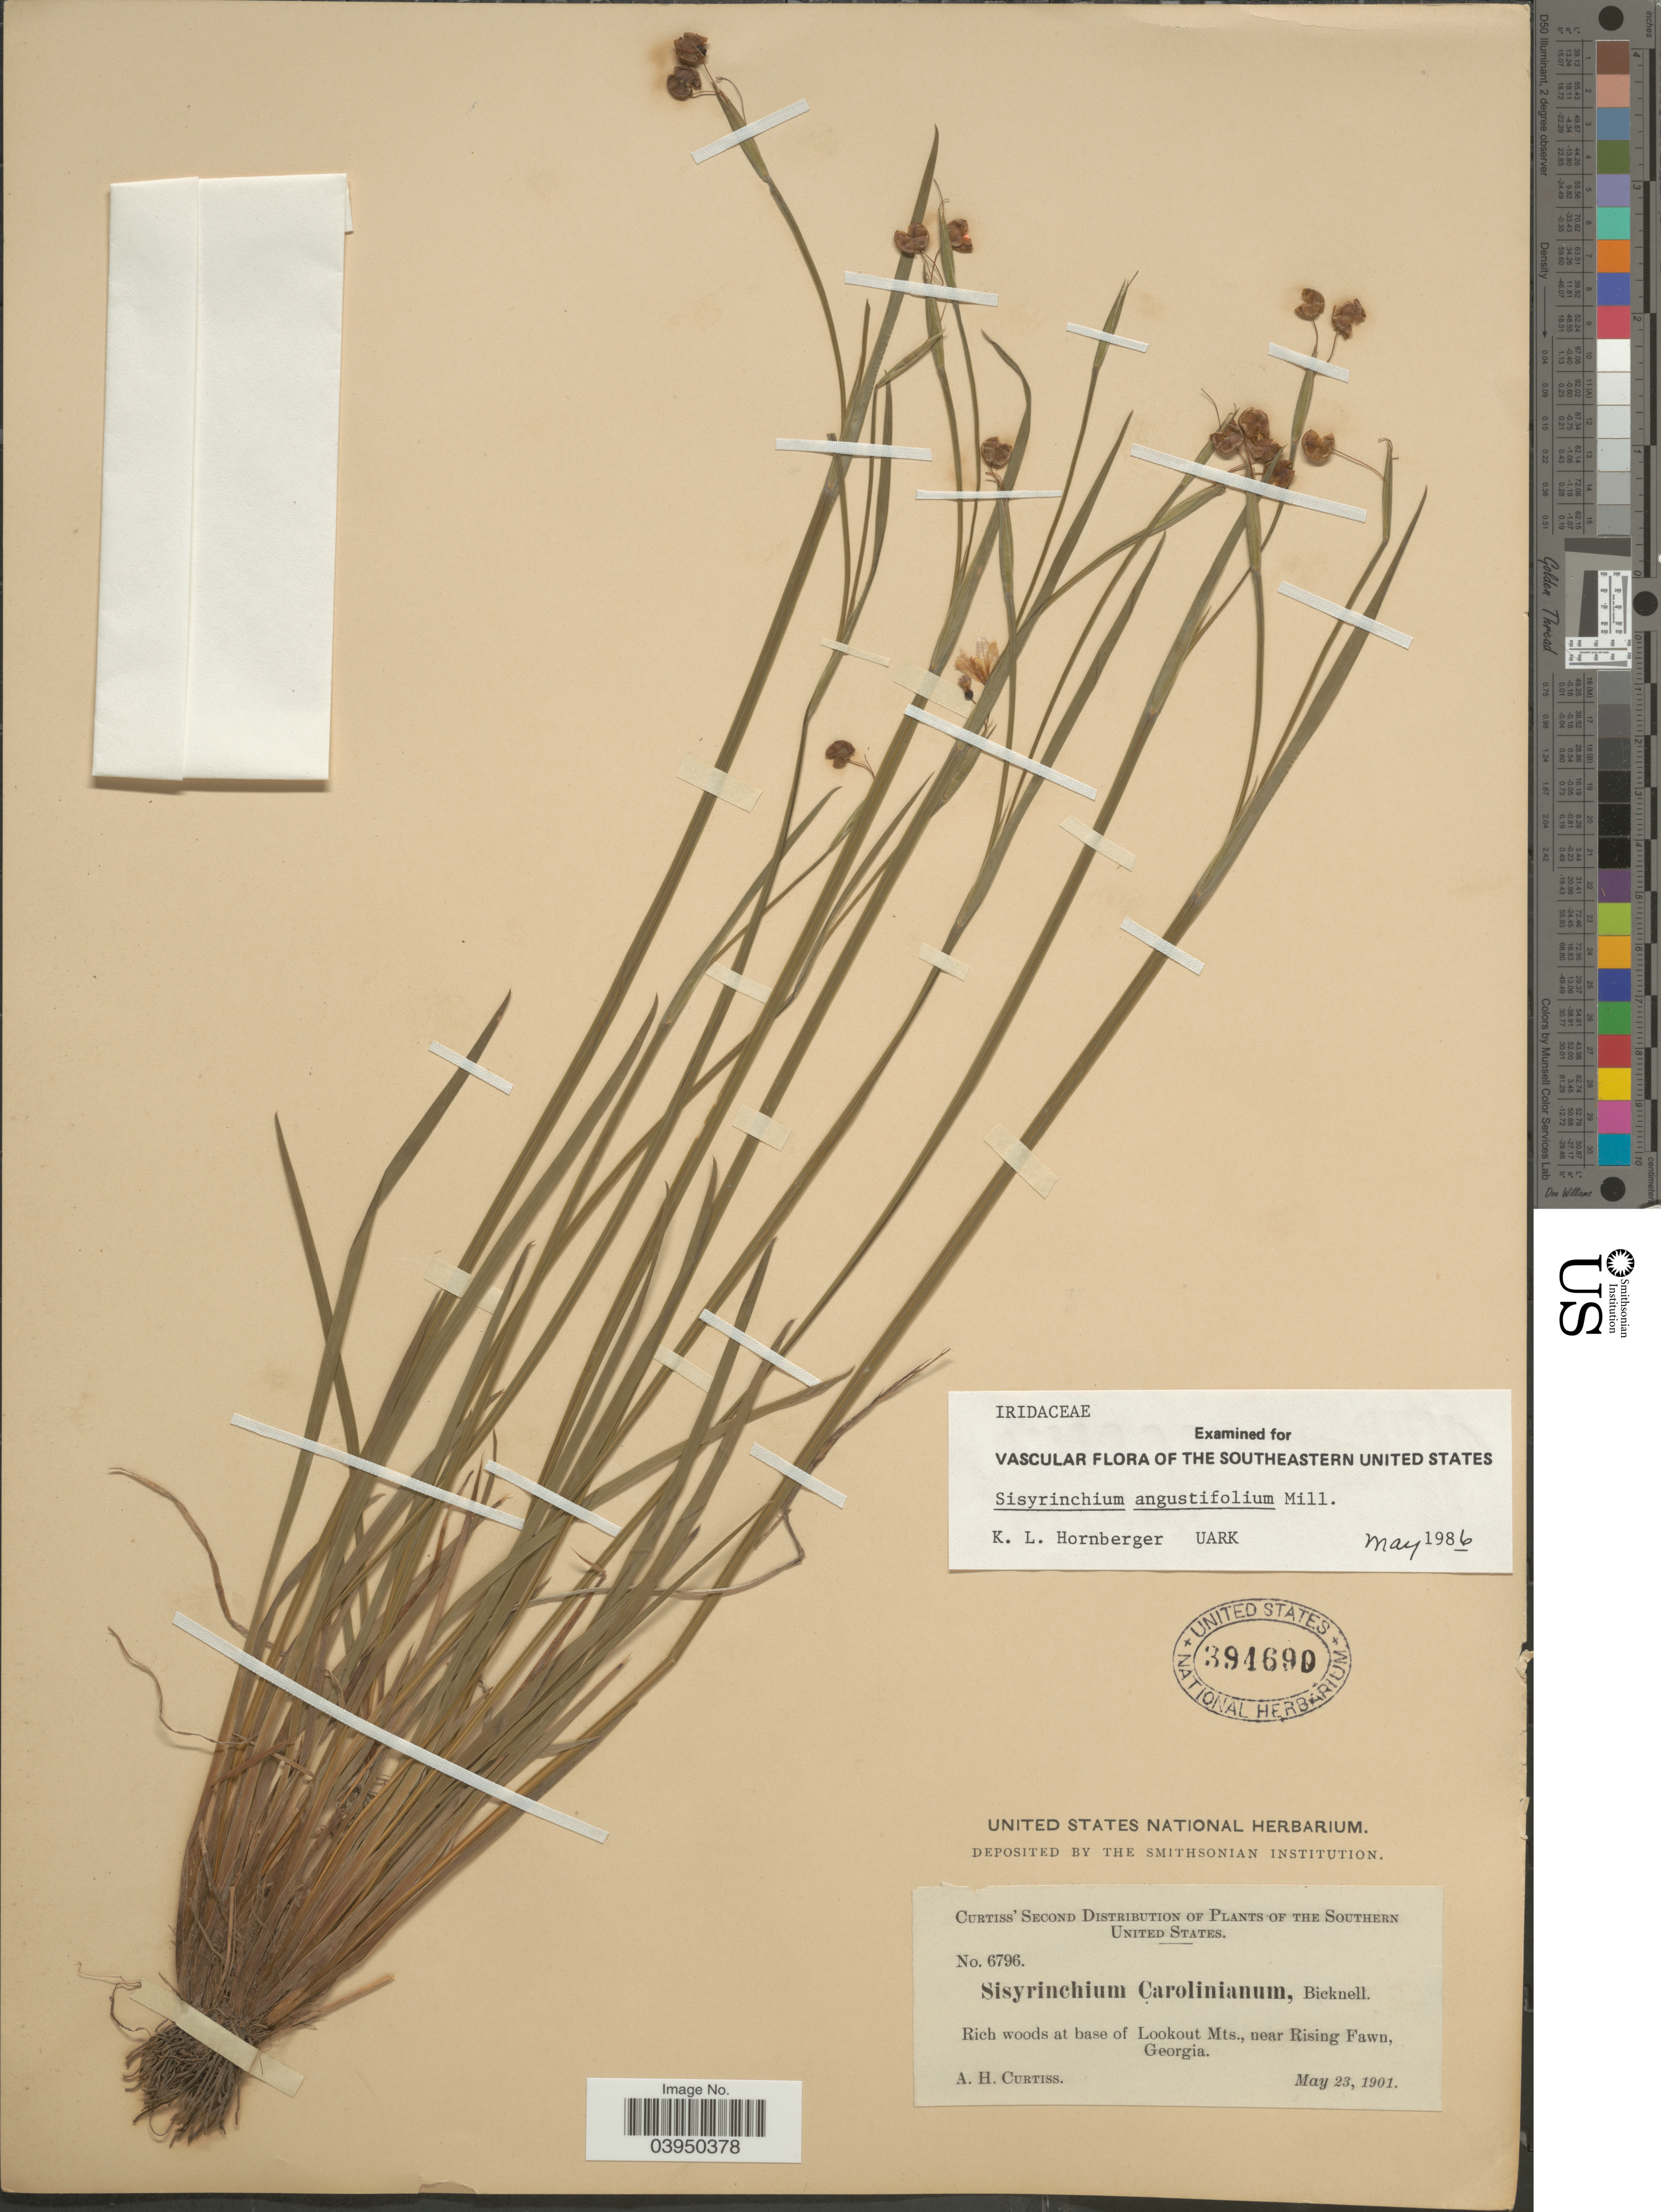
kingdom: Plantae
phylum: Tracheophyta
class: Liliopsida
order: Asparagales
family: Iridaceae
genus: Sisyrinchium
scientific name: Sisyrinchium angustifolium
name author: Mill.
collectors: A. H. Curtiss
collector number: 6796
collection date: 1901-05-23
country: United States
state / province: Georgia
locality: The Southern United States. Rich woods at base of Lookout Mts., near Rising Fawn.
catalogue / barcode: US 394690